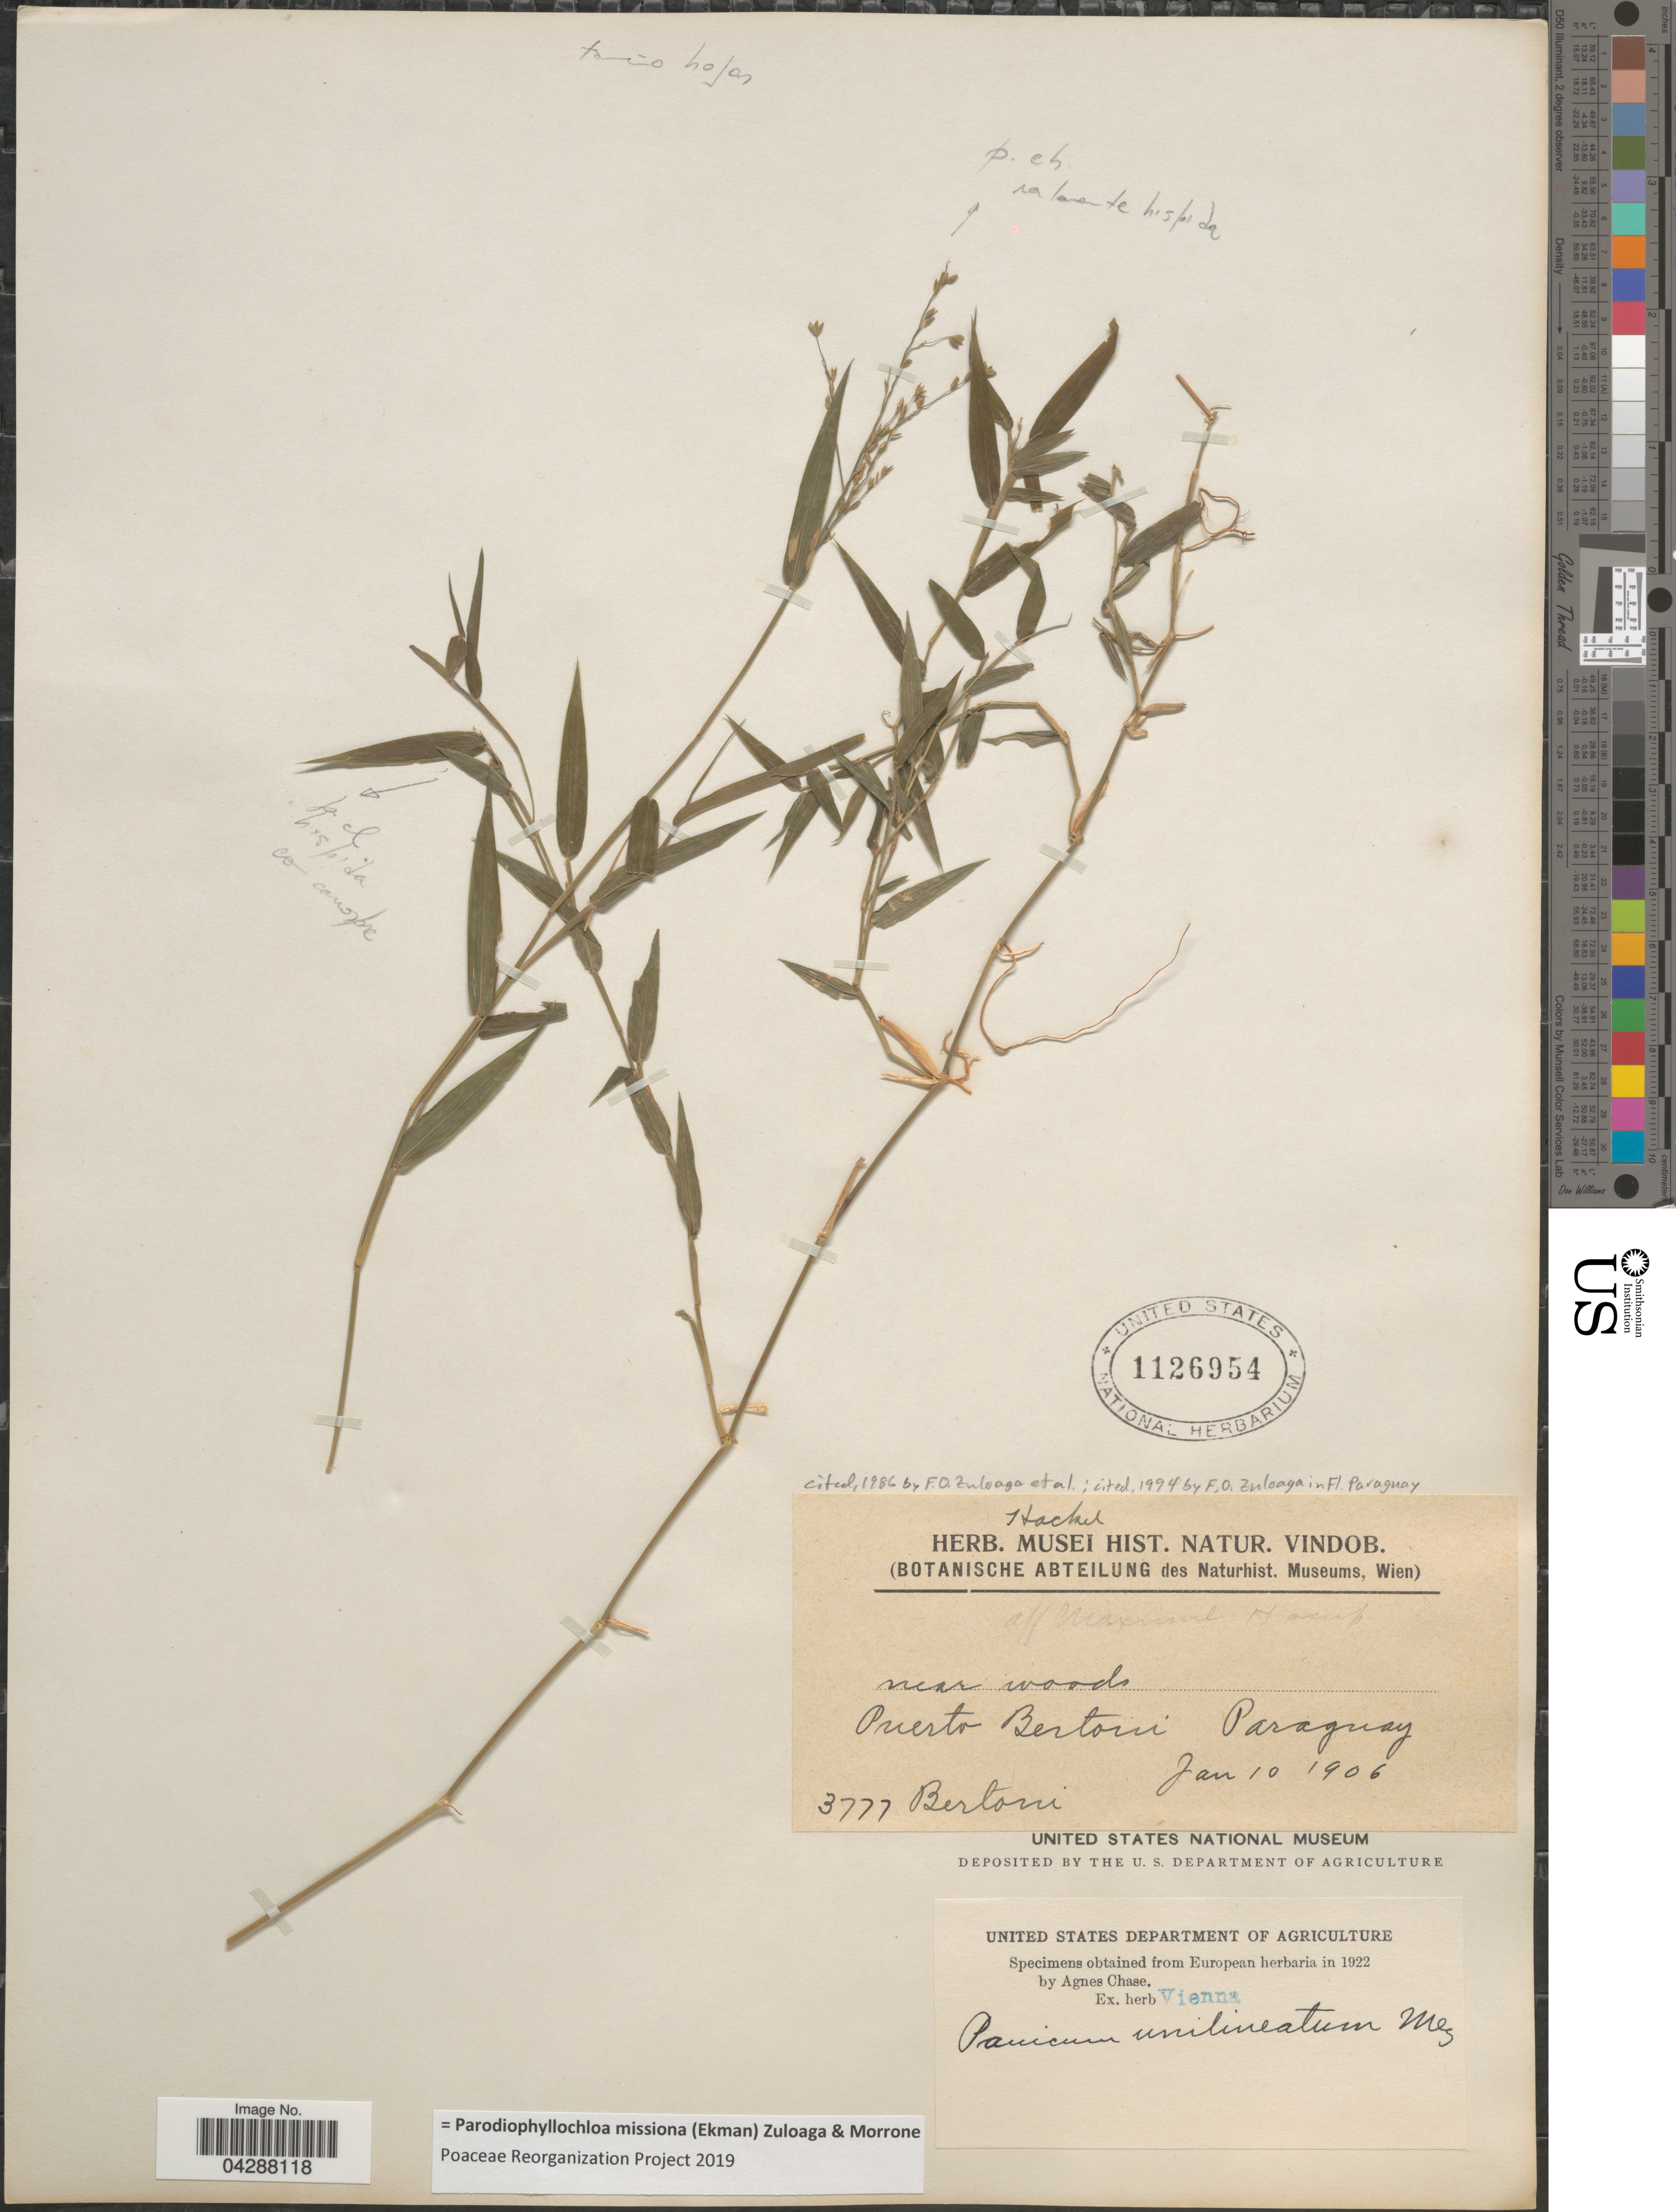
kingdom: Plantae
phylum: Tracheophyta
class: Liliopsida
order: Poales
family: Poaceae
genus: Parodiophyllochloa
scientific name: Parodiophyllochloa missiona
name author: (Ekman) Zuloaga & Morrone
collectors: -- Bertoni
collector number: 3777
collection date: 1906-01-10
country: Paraguay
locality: Near woods. Puerto Bertoni.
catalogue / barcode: US 1126954